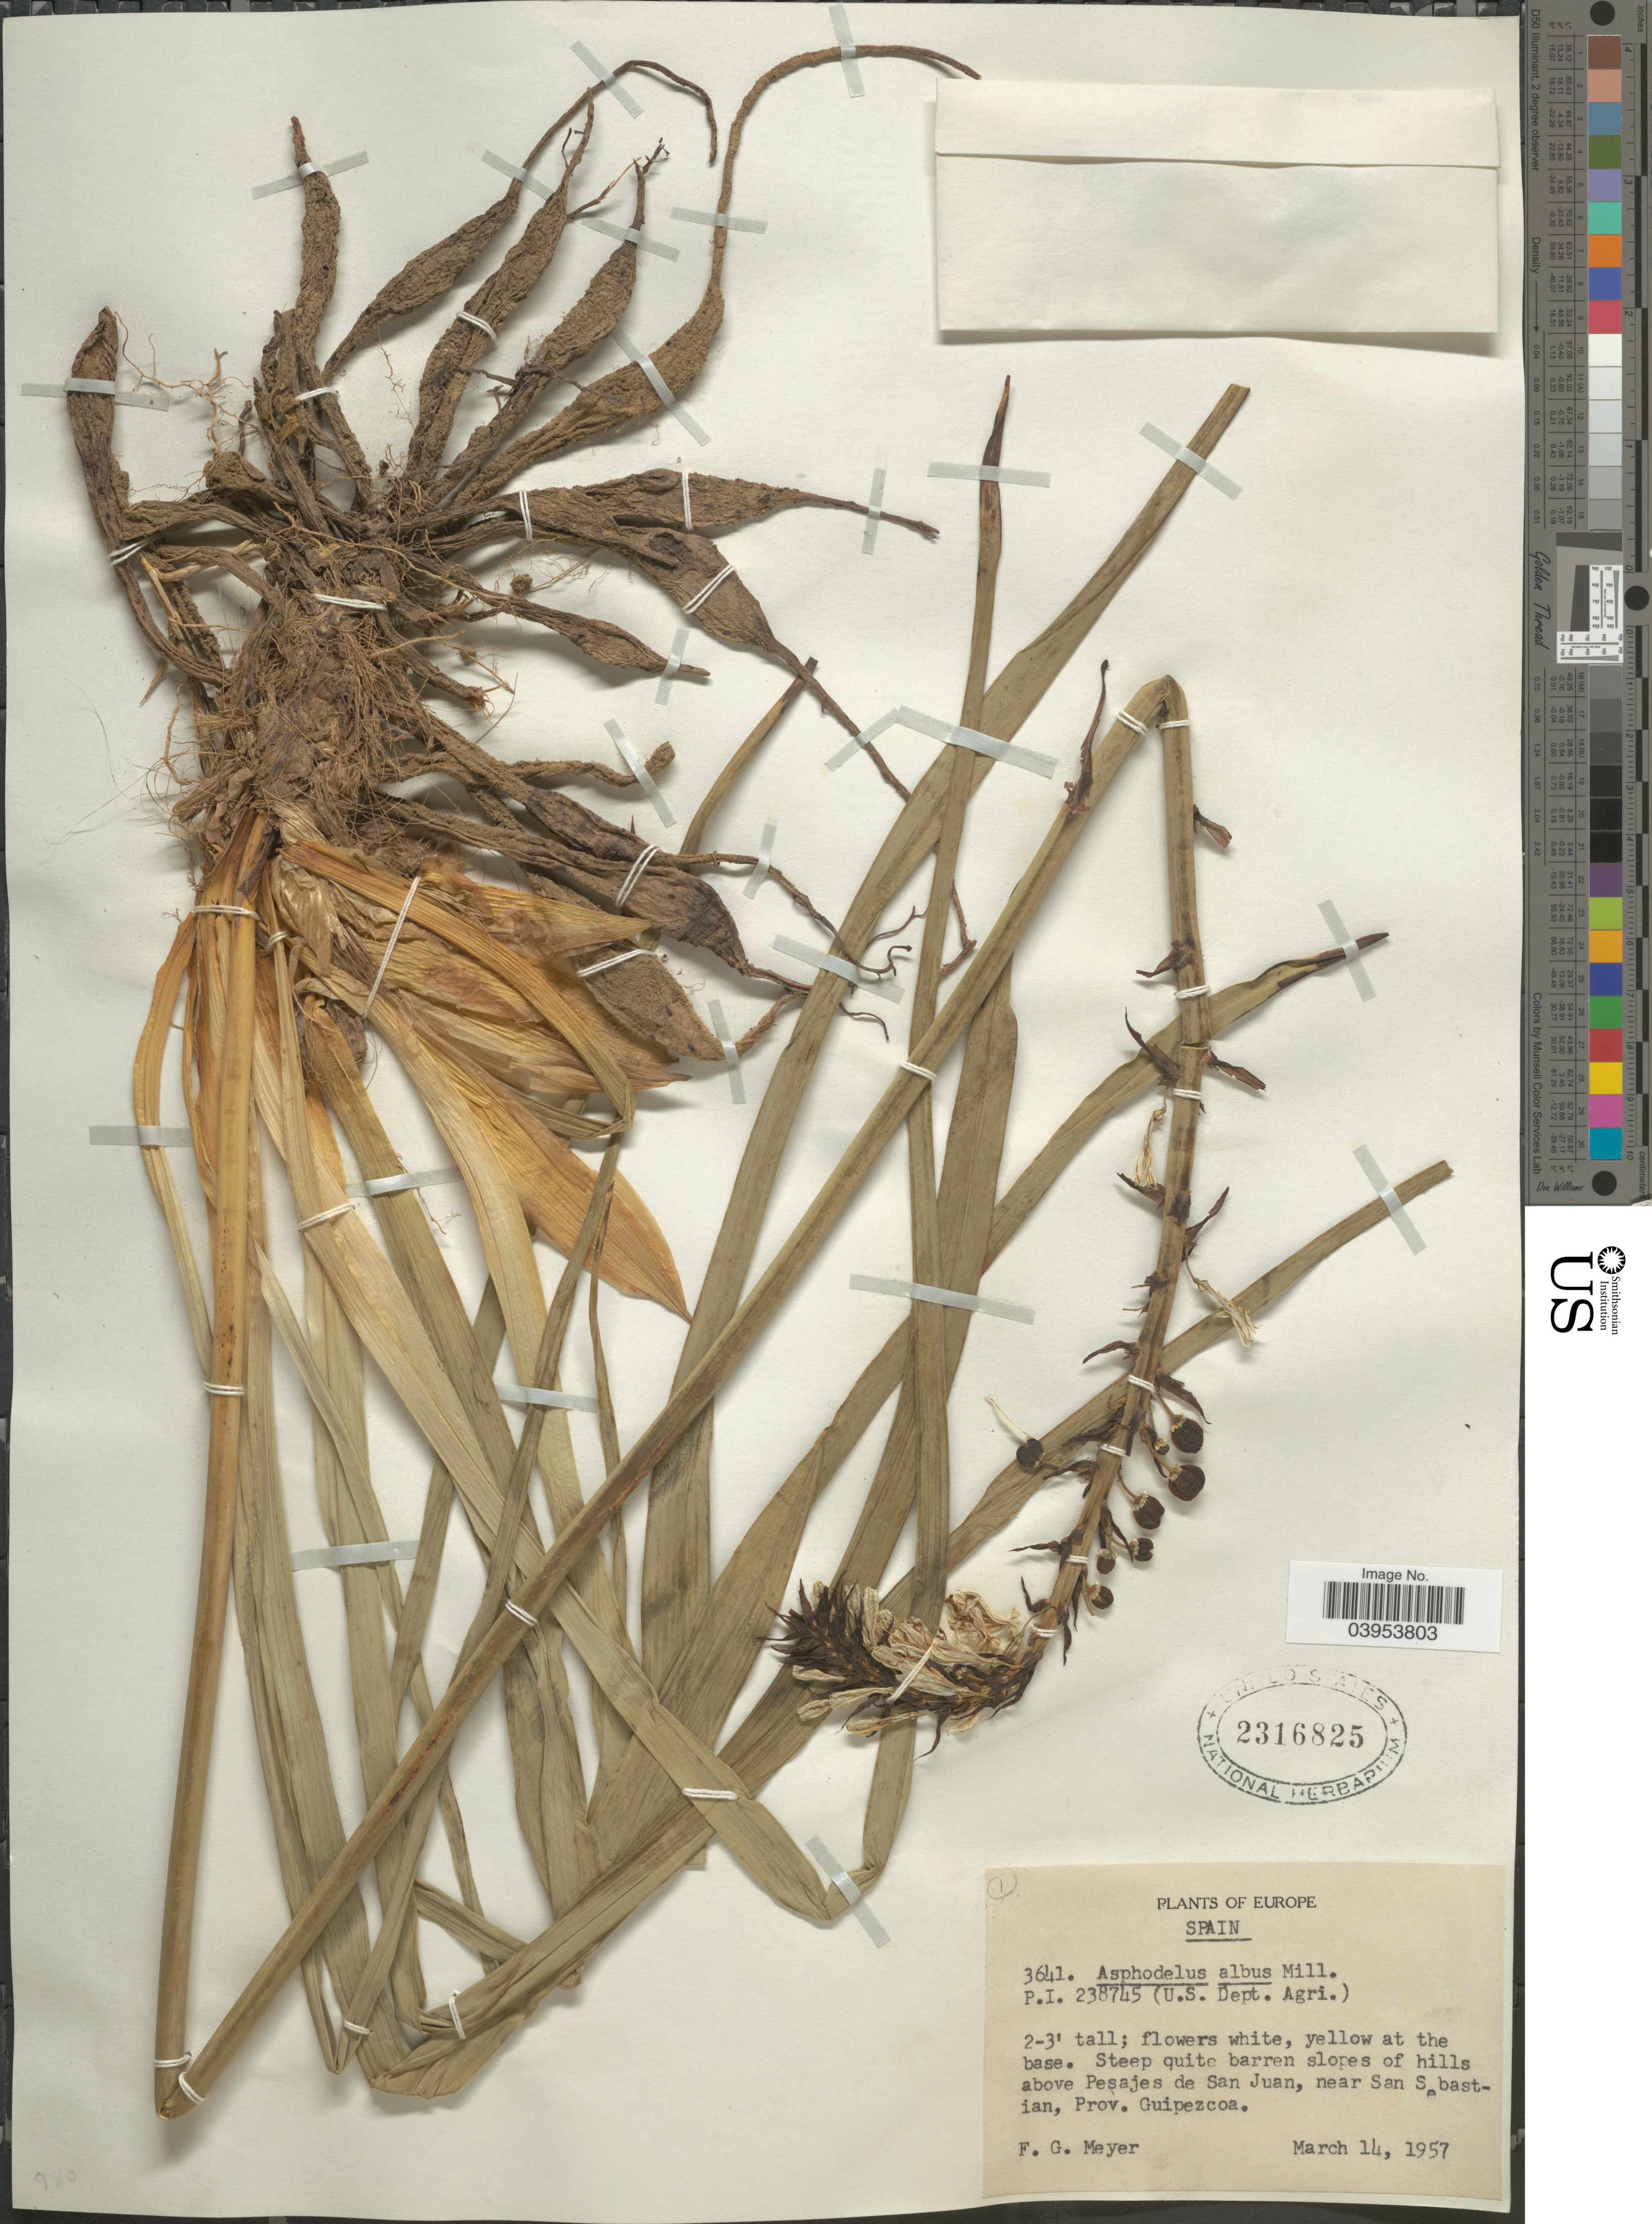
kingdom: Plantae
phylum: Tracheophyta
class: Liliopsida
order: Asparagales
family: Asphodelaceae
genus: Asphodelus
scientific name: Asphodelus albus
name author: Mill.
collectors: F. G. Meyer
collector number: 3641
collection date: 1957-03-14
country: Spain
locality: Steep quite barren slopes of hills above Pesajes de San Juan, near San Sebastian, Prov. Guipezcoa.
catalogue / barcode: US 2316825